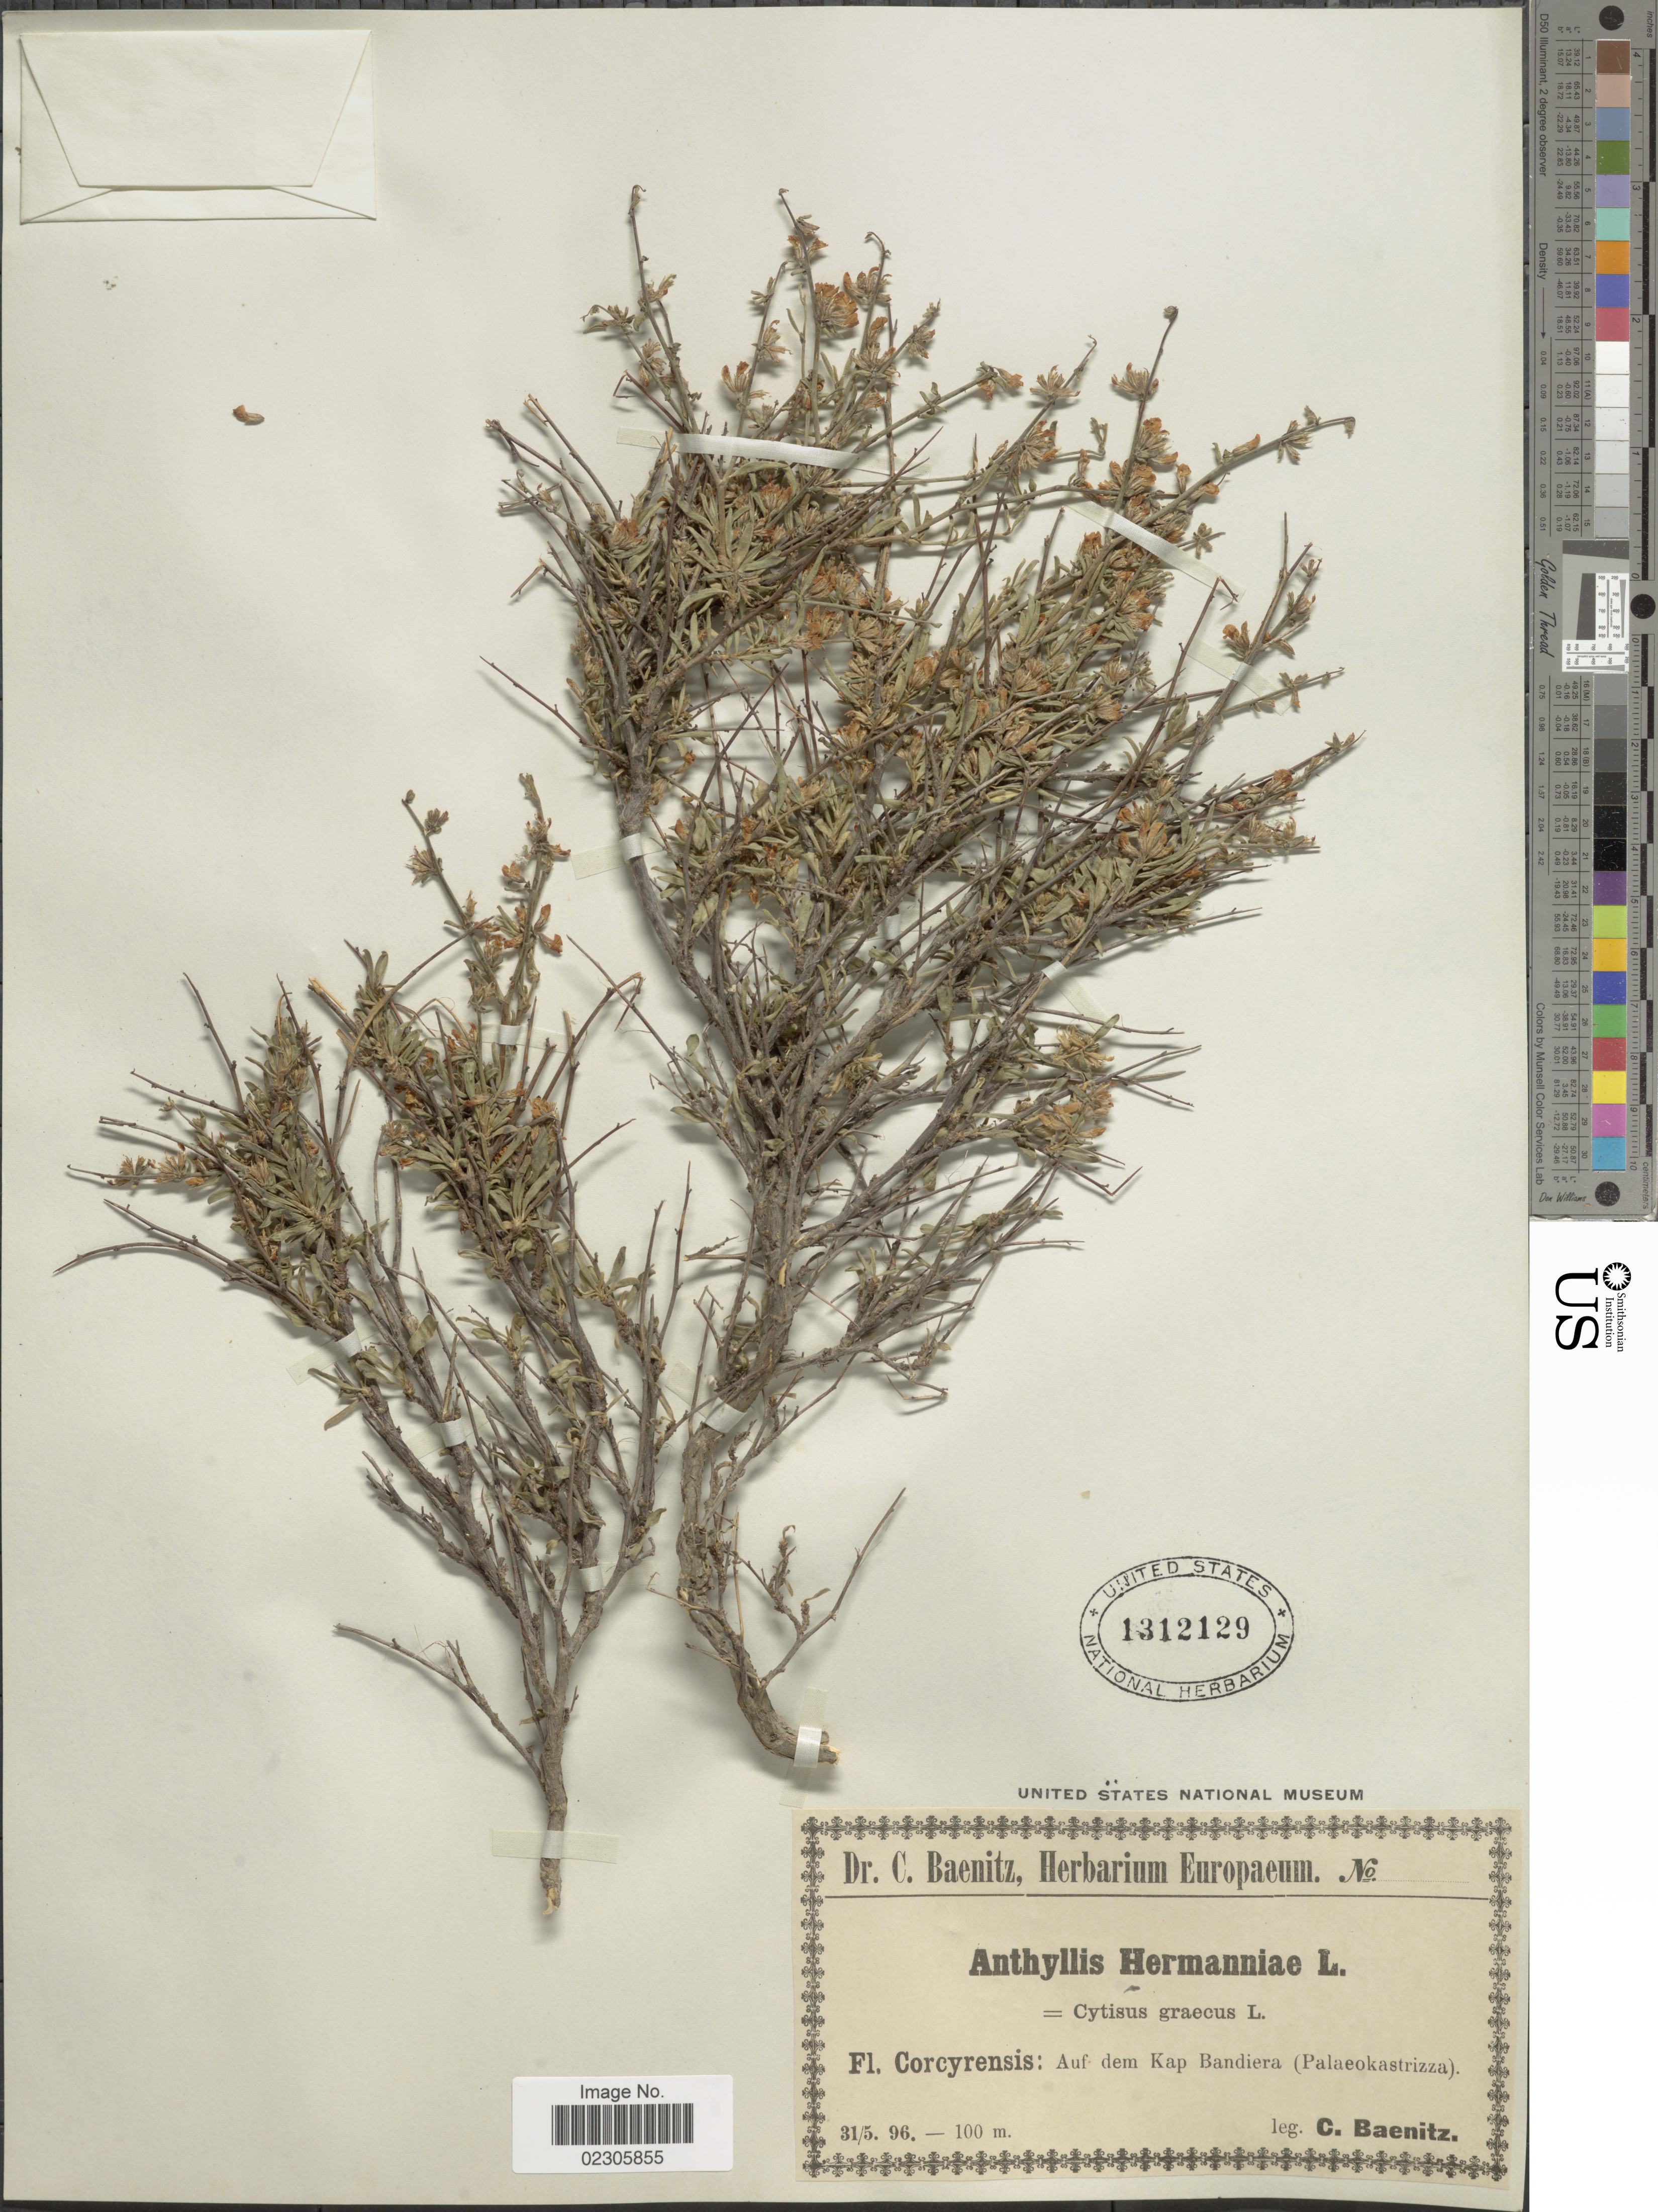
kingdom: Plantae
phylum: Tracheophyta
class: Magnoliopsida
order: Fabales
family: Fabaceae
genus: Anthyllis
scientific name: Anthyllis hermanniae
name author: L.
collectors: C. G. Baenitz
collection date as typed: Transcribed d/m/y: 31/5/96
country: Greece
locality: Corcyrensis: Auf dem Kap Bandiera (Palaeokastrizza)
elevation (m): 100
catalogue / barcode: US 1312129